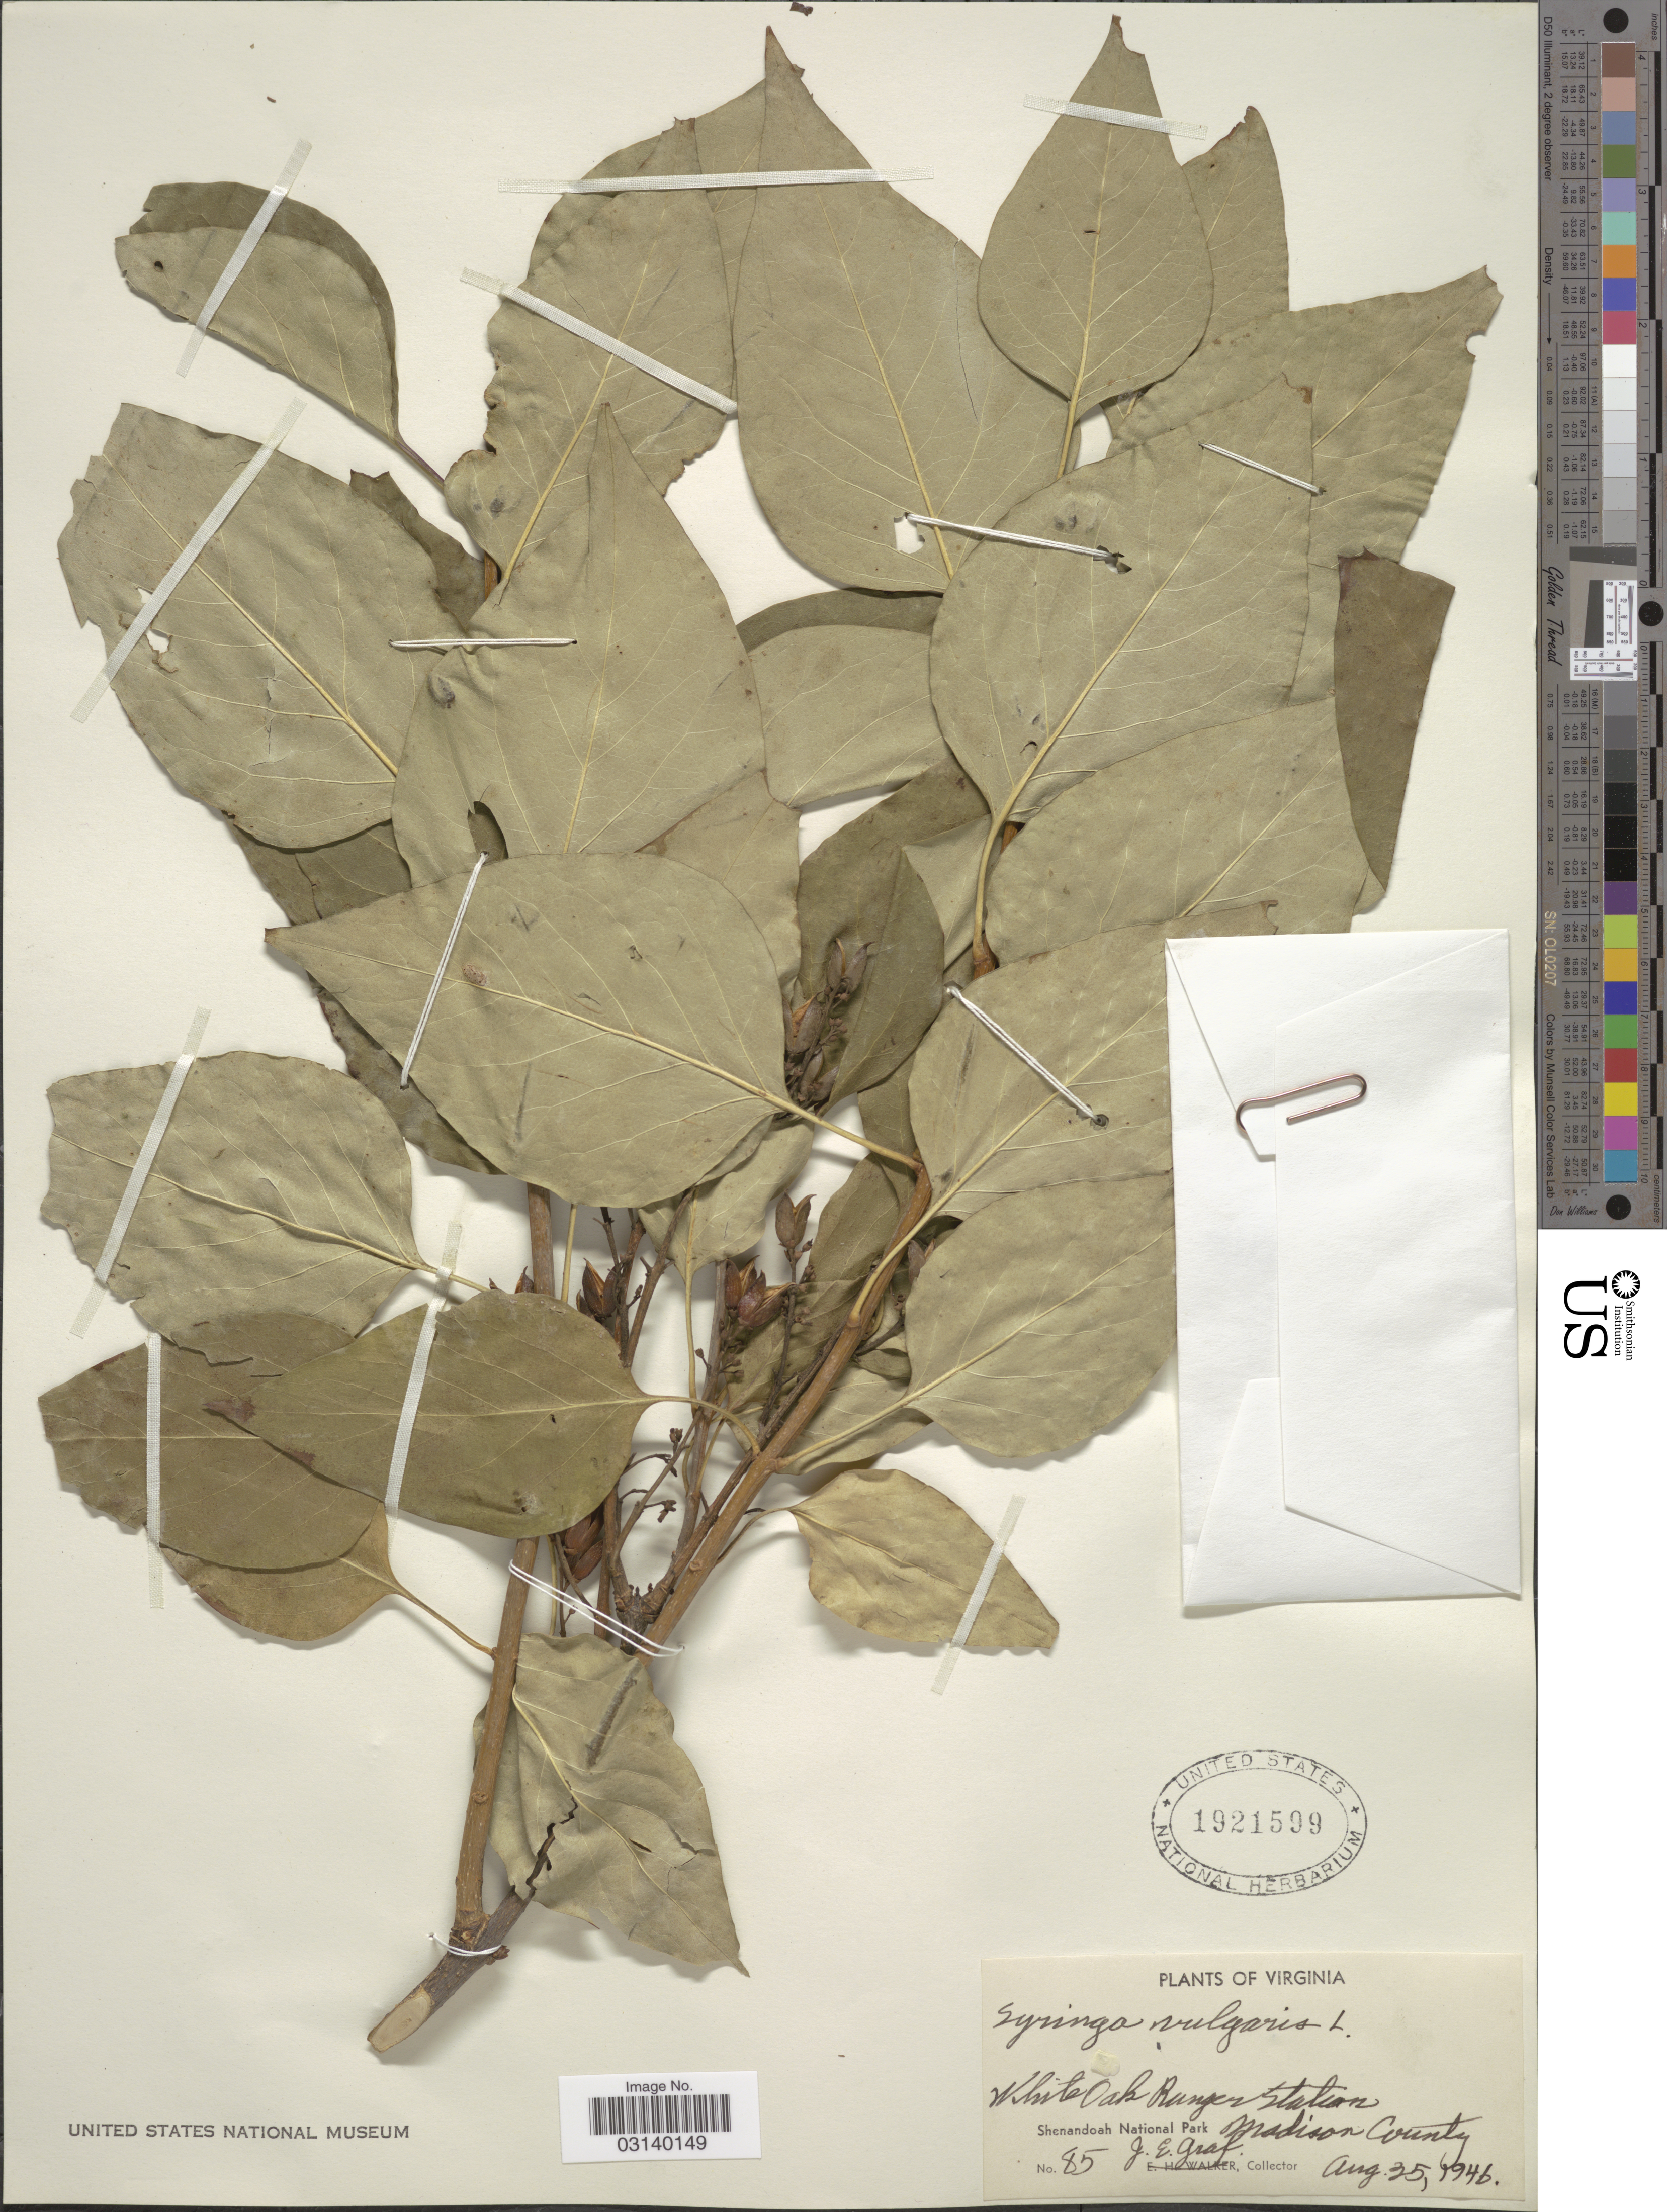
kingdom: Plantae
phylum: Tracheophyta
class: Magnoliopsida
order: Lamiales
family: Oleaceae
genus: Syringa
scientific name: Syringa vulgaris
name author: L.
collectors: J. Graf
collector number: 85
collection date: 1946-08-25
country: United States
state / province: Virginia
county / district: Madison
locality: White Oak Ranger Station. Shenandoah National Park. Madison County.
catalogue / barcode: US 1921599